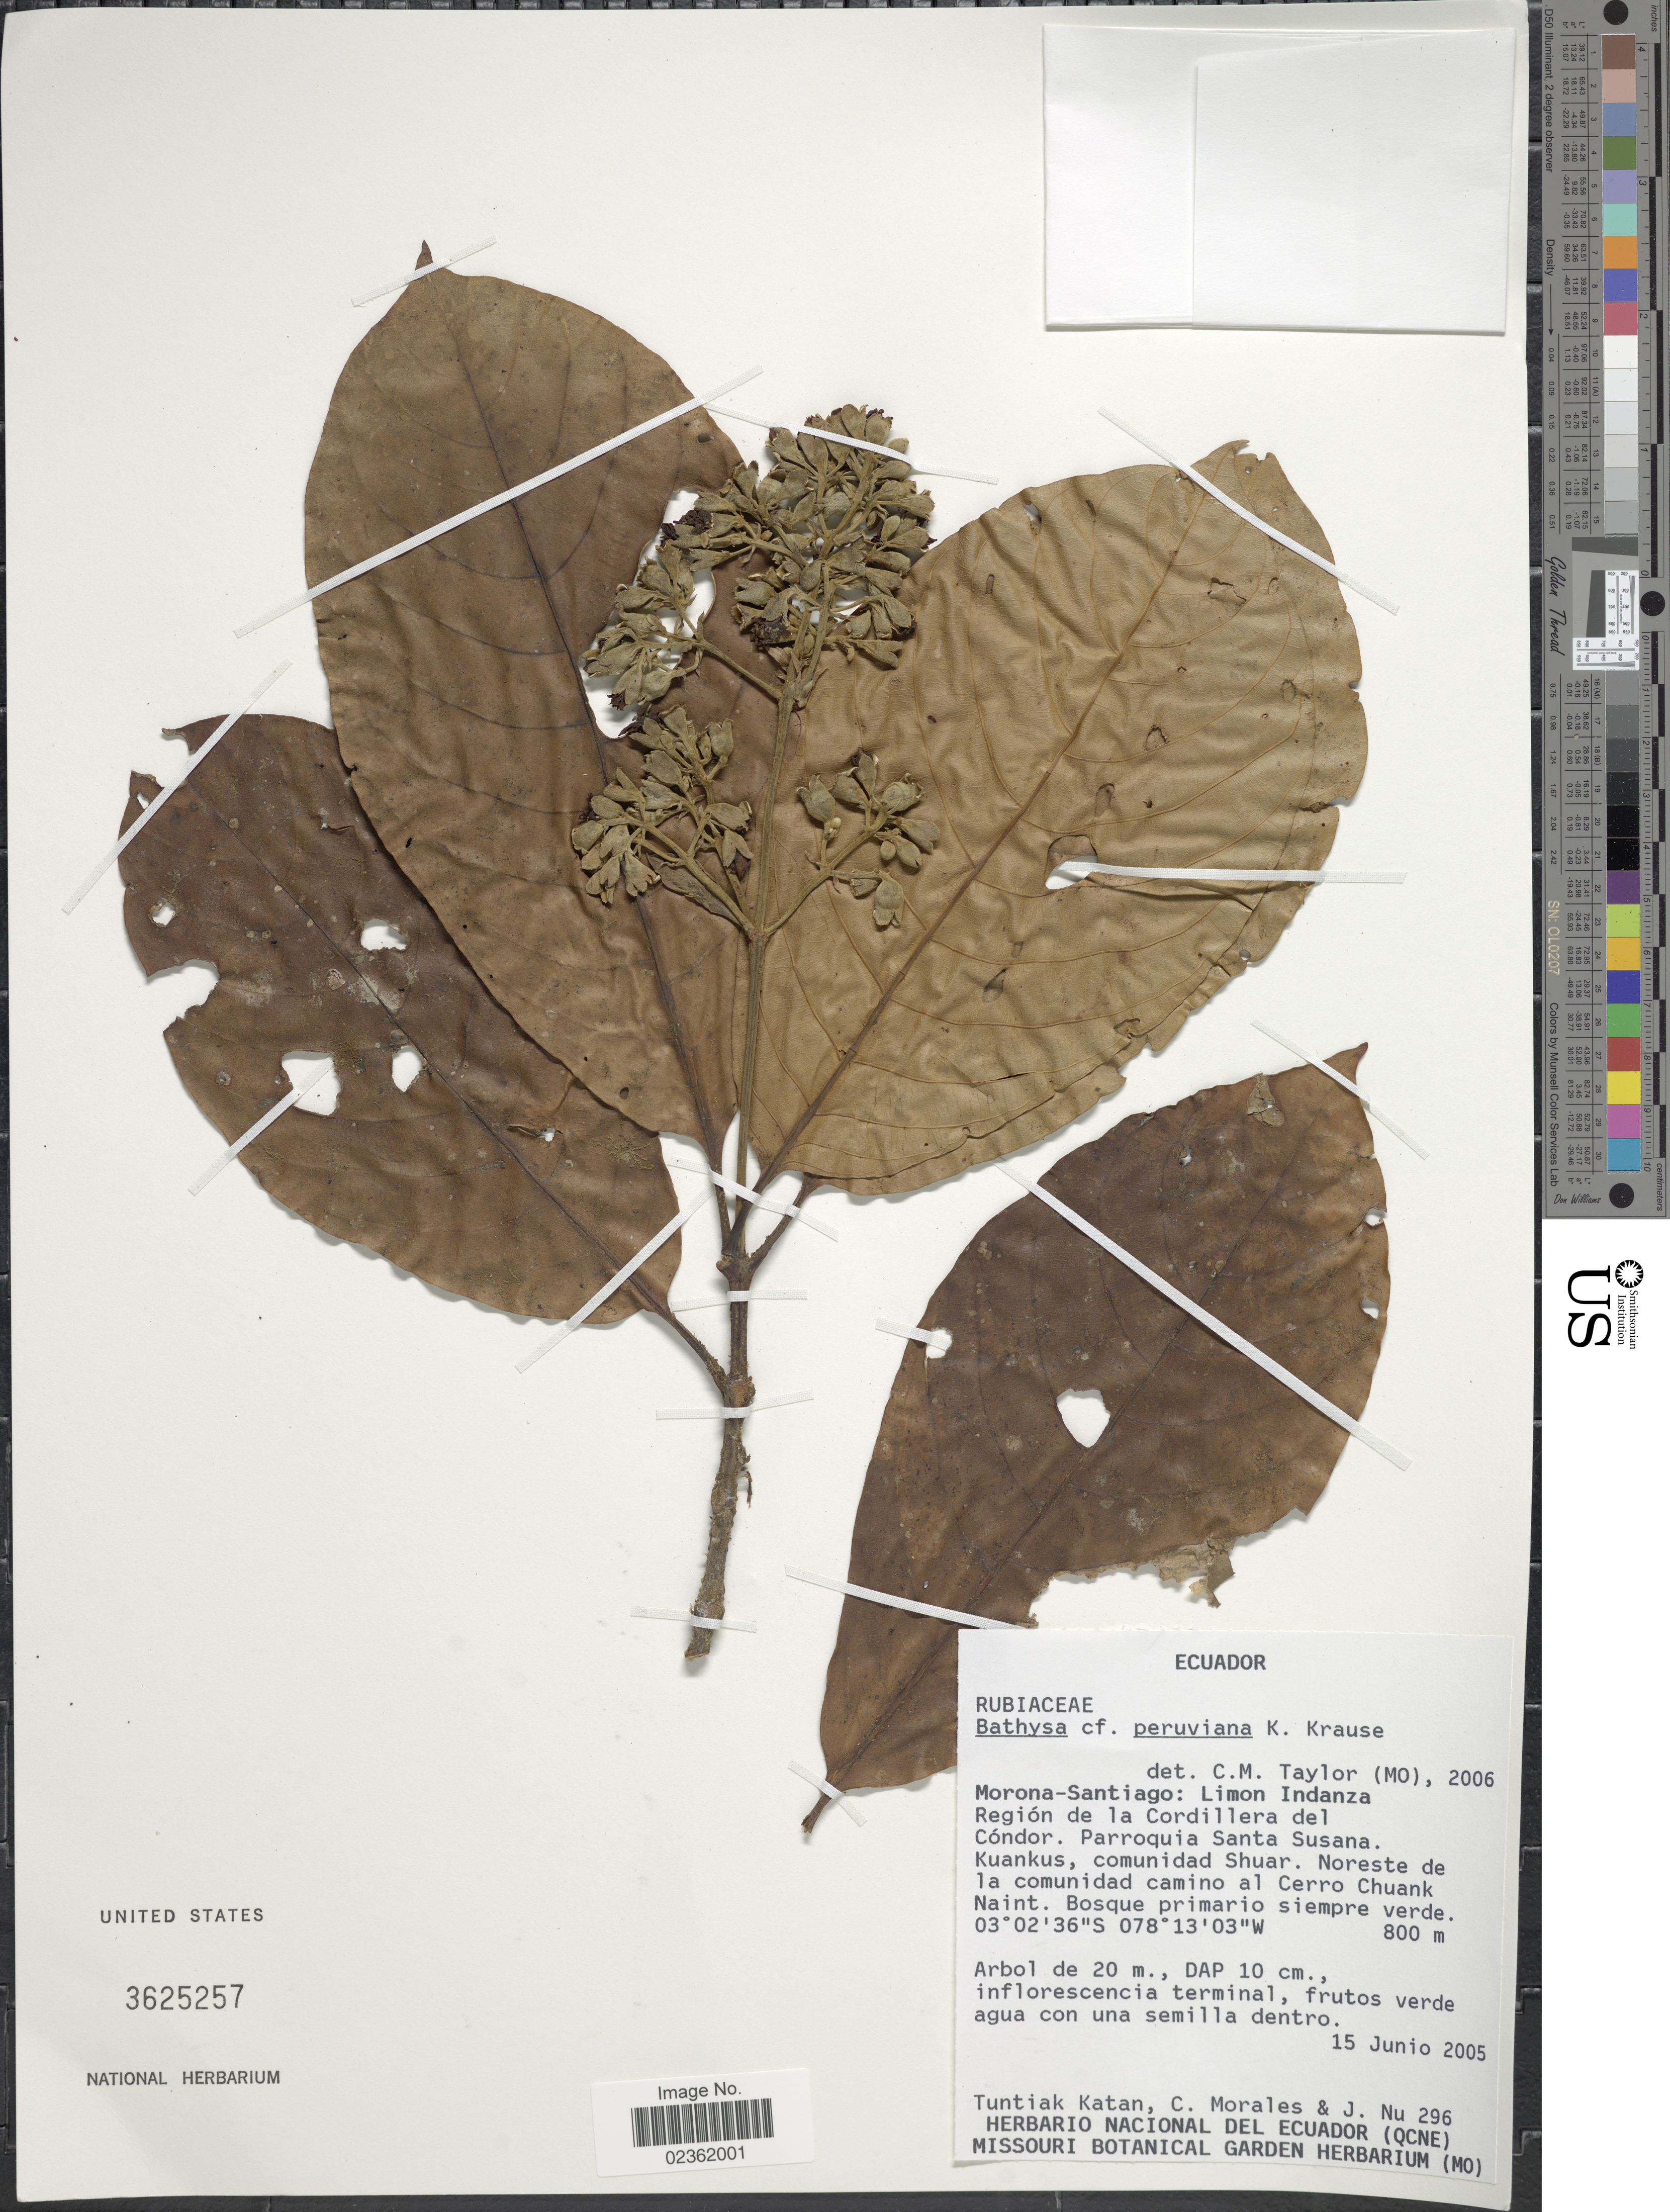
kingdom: Plantae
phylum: Tracheophyta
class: Magnoliopsida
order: Gentianales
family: Rubiaceae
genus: Bathysa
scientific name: Bathysa perijaënsis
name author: (Steyerm.) Delprete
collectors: T. Katan, C. Morales & J. Nu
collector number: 296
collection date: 2005-06-15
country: Ecuador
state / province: Morona-Santiago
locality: Limon Indanza, Region de la Cordillera del Condor, Parroquia Santa Susana, Kuankus, comunidad Shuar, Noreste de la comunidad camino al Cerro Chuank Naint.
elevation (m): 800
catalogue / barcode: US 3625257